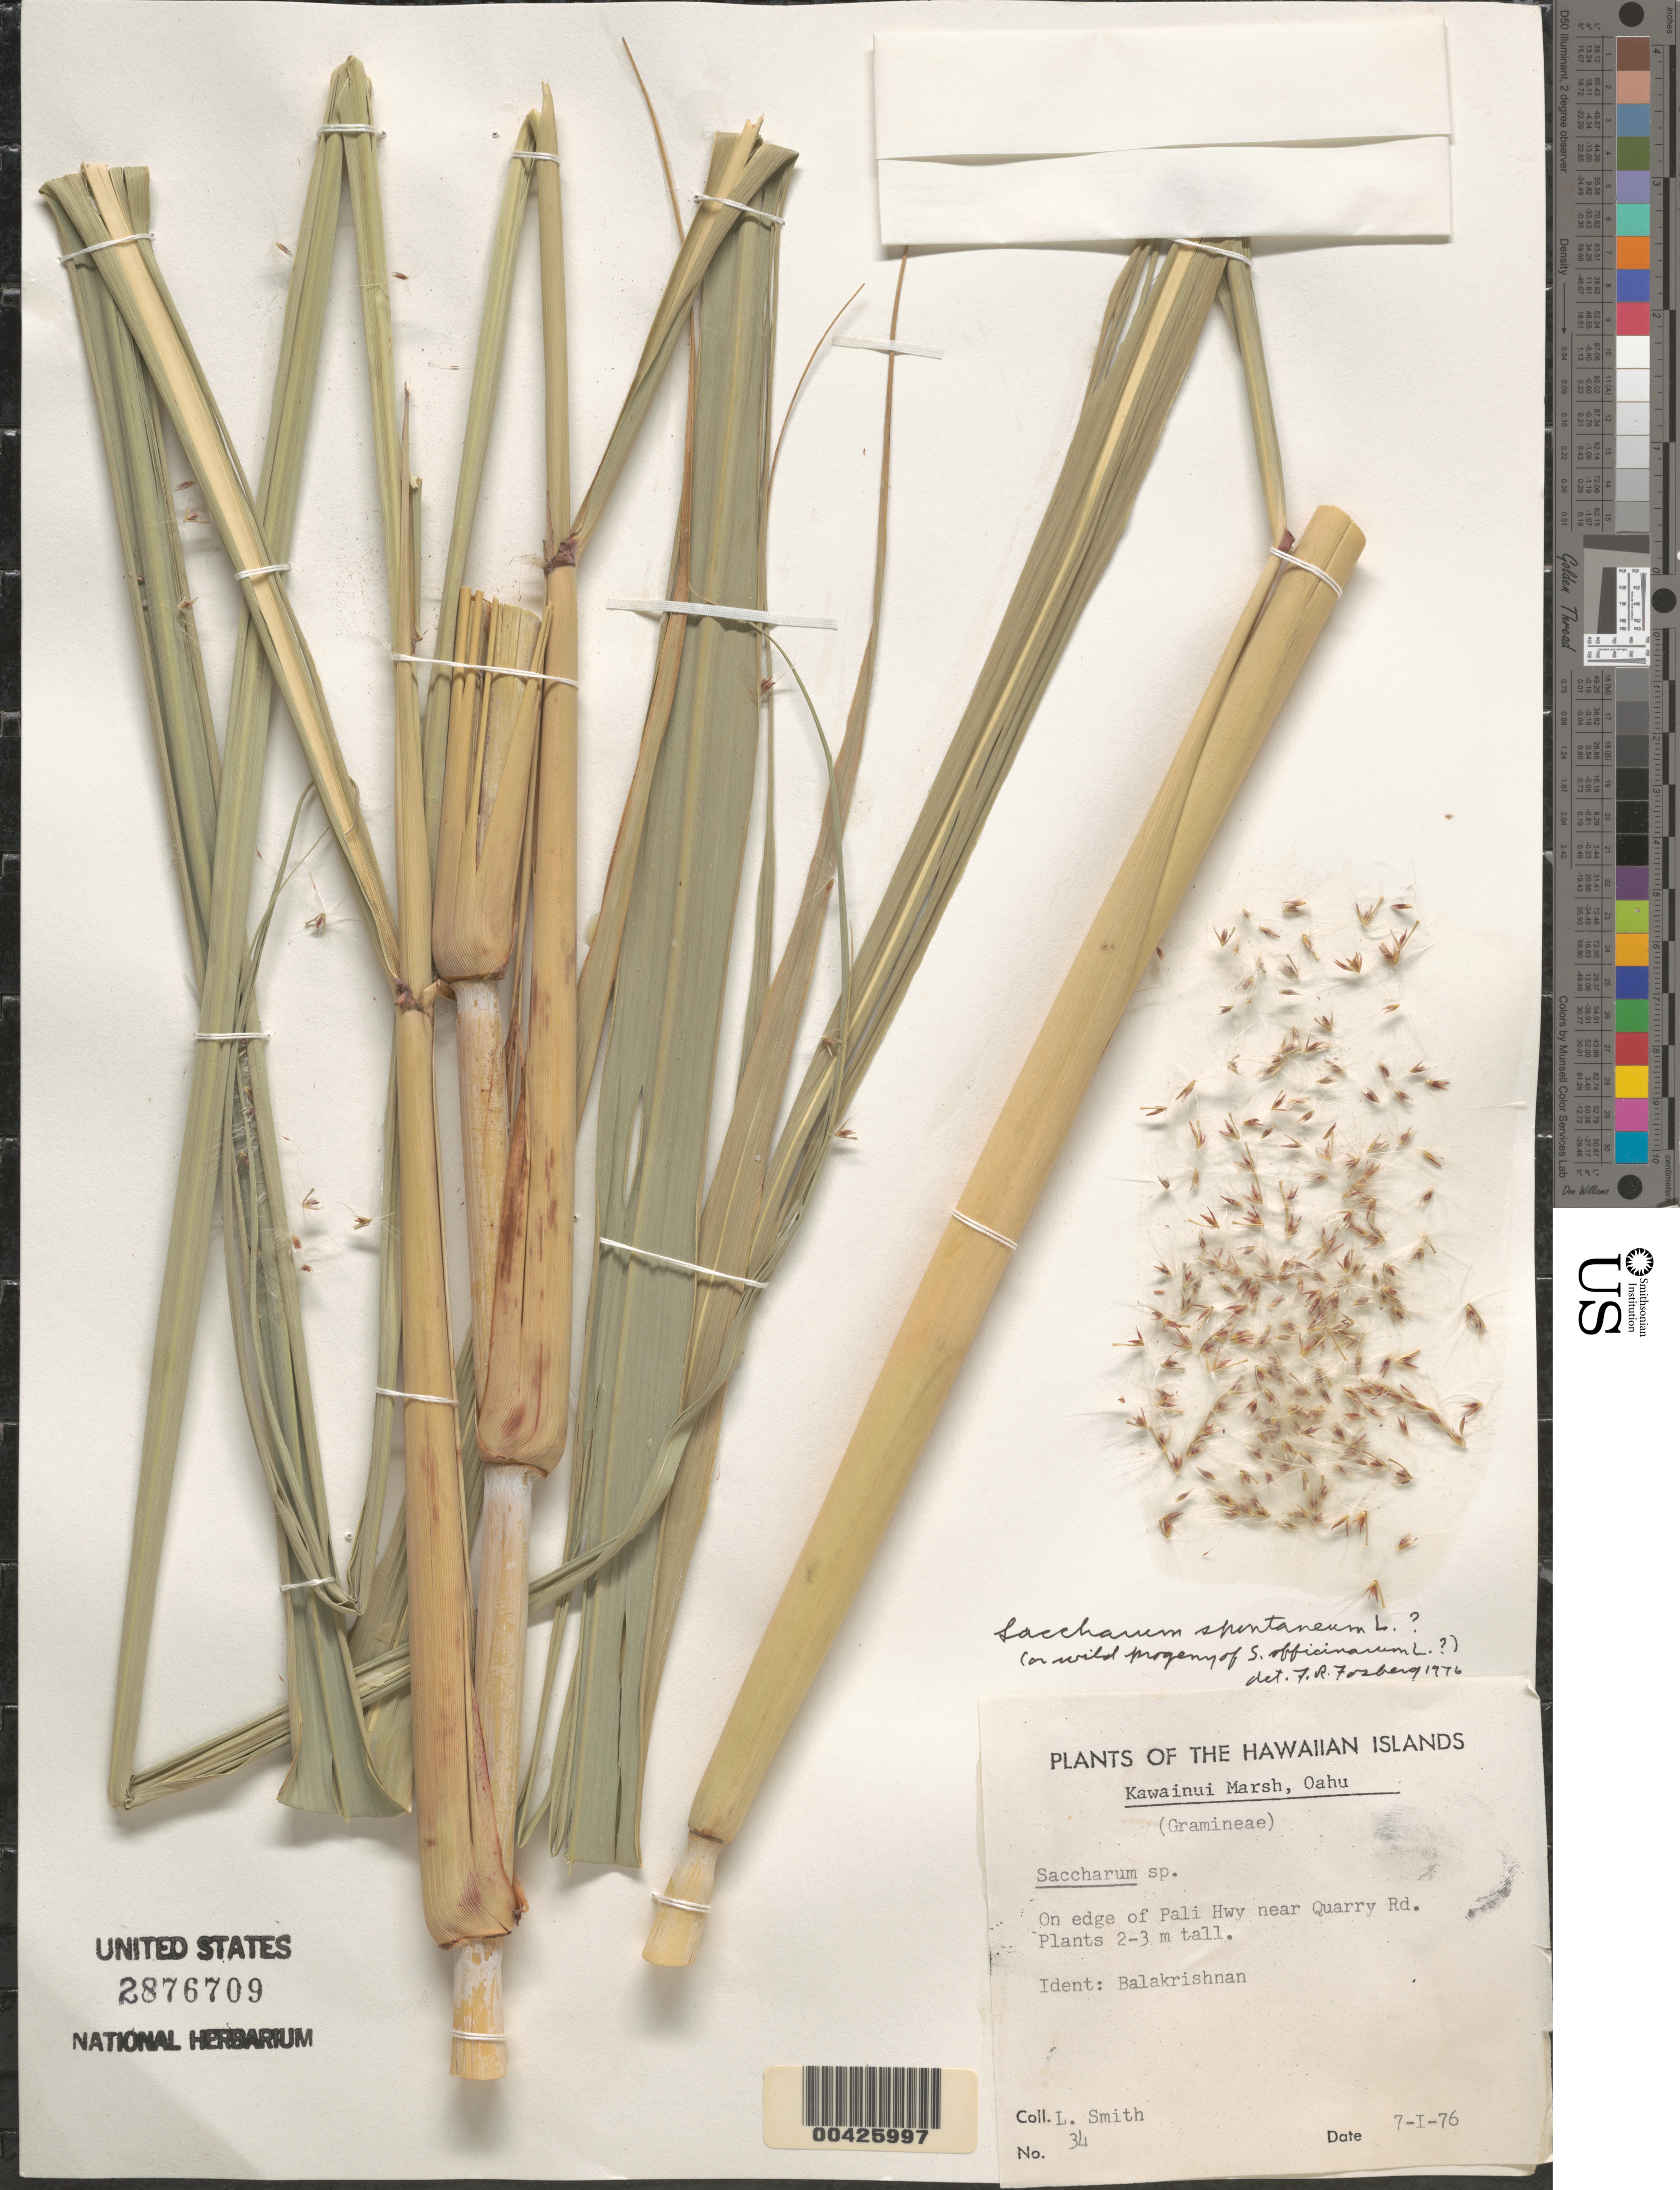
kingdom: Plantae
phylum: Tracheophyta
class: Liliopsida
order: Poales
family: Poaceae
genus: Saccharum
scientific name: Saccharum spontaneum subsp. spontaneum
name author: L.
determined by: Faccenda, K.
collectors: L. Smith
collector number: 34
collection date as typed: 7 Jan 1976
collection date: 1976-01-07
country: United States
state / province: Hawaii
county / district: Honolulu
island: Oahu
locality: Kawainui Marsh, on edge of Pali Highway near Quarry Road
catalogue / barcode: US 2876709